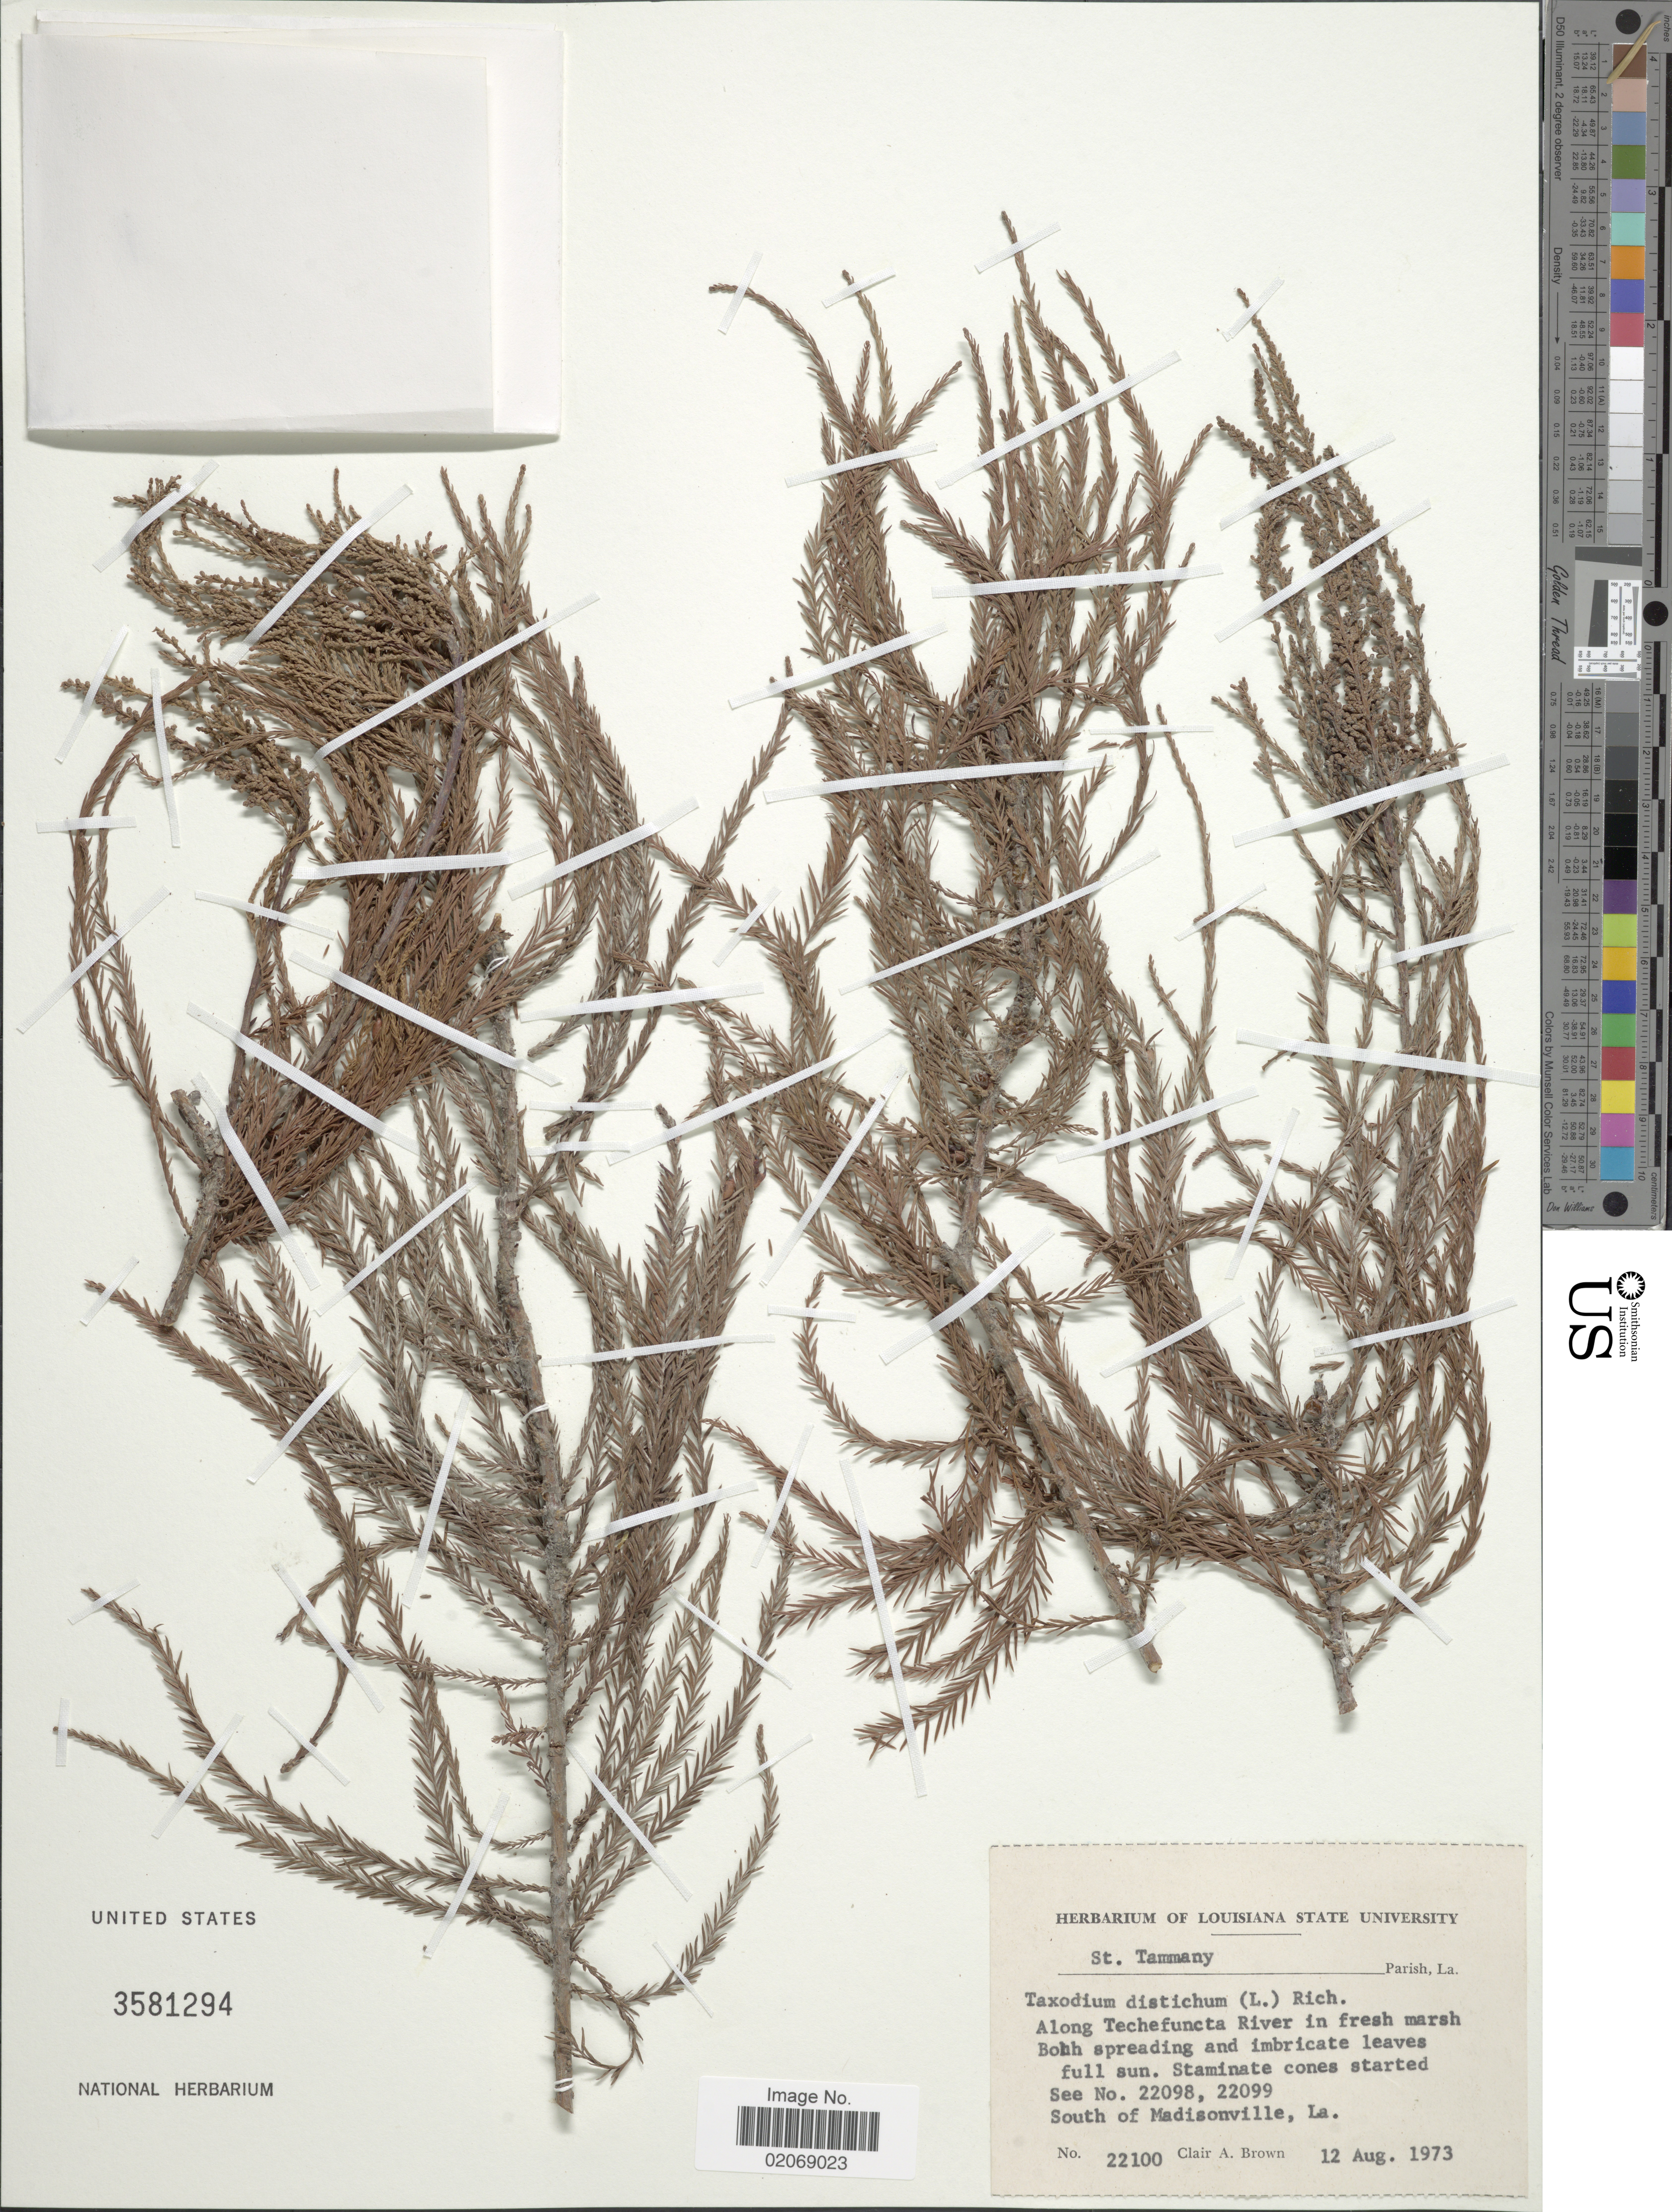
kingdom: Plantae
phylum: Tracheophyta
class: Pinopsida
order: Pinales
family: Cupressaceae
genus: Taxodium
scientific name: Taxodium distichum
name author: (L.) Rich.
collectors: C. A. Brown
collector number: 22100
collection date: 1973-08-12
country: United States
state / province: Louisiana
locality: St. Tammany, parish, La. Along Techefuncta River, South of Madisonville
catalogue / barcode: US 3581294